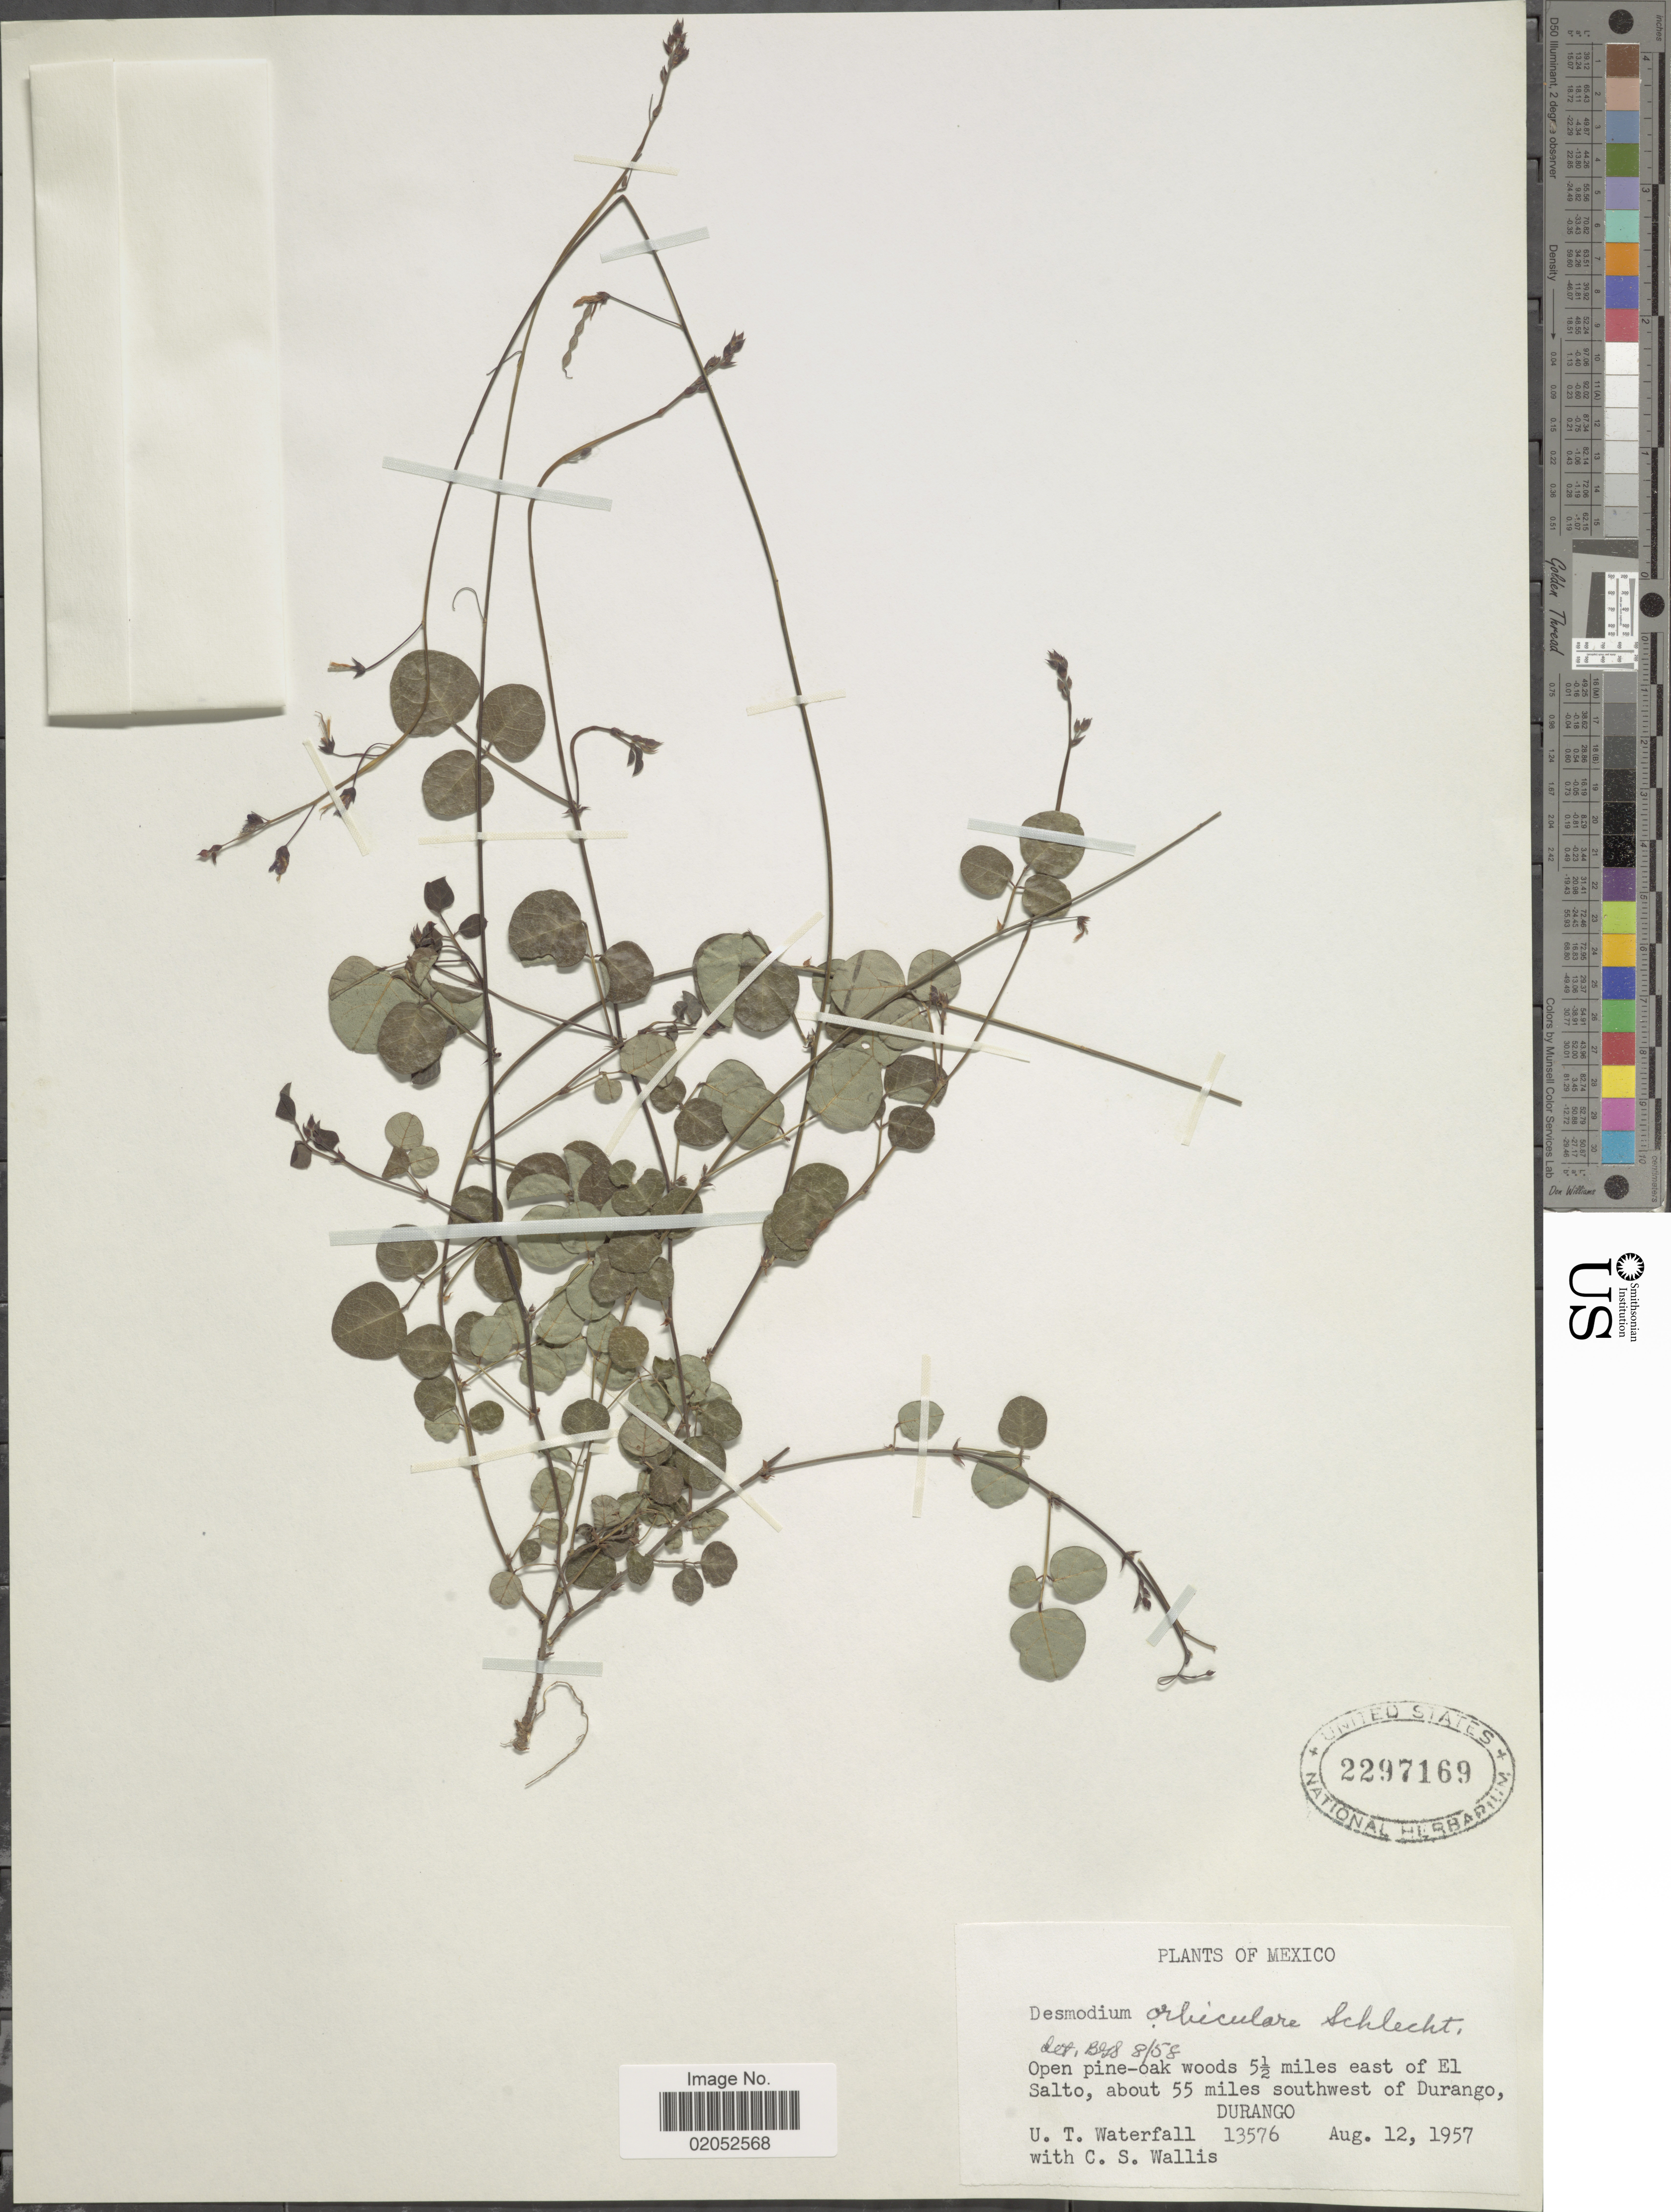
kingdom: Plantae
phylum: Tracheophyta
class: Magnoliopsida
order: Fabales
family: Fabaceae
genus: Desmodium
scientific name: Desmodium orbiculare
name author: Schltdl.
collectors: U. T. Waterfall & C. S. Wallis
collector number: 13576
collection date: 1957-08-12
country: Mexico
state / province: Durango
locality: Open pine-oak woods 5½ miles east of El Salto, about 55 miles southwest of Durango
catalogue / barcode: US 2297169